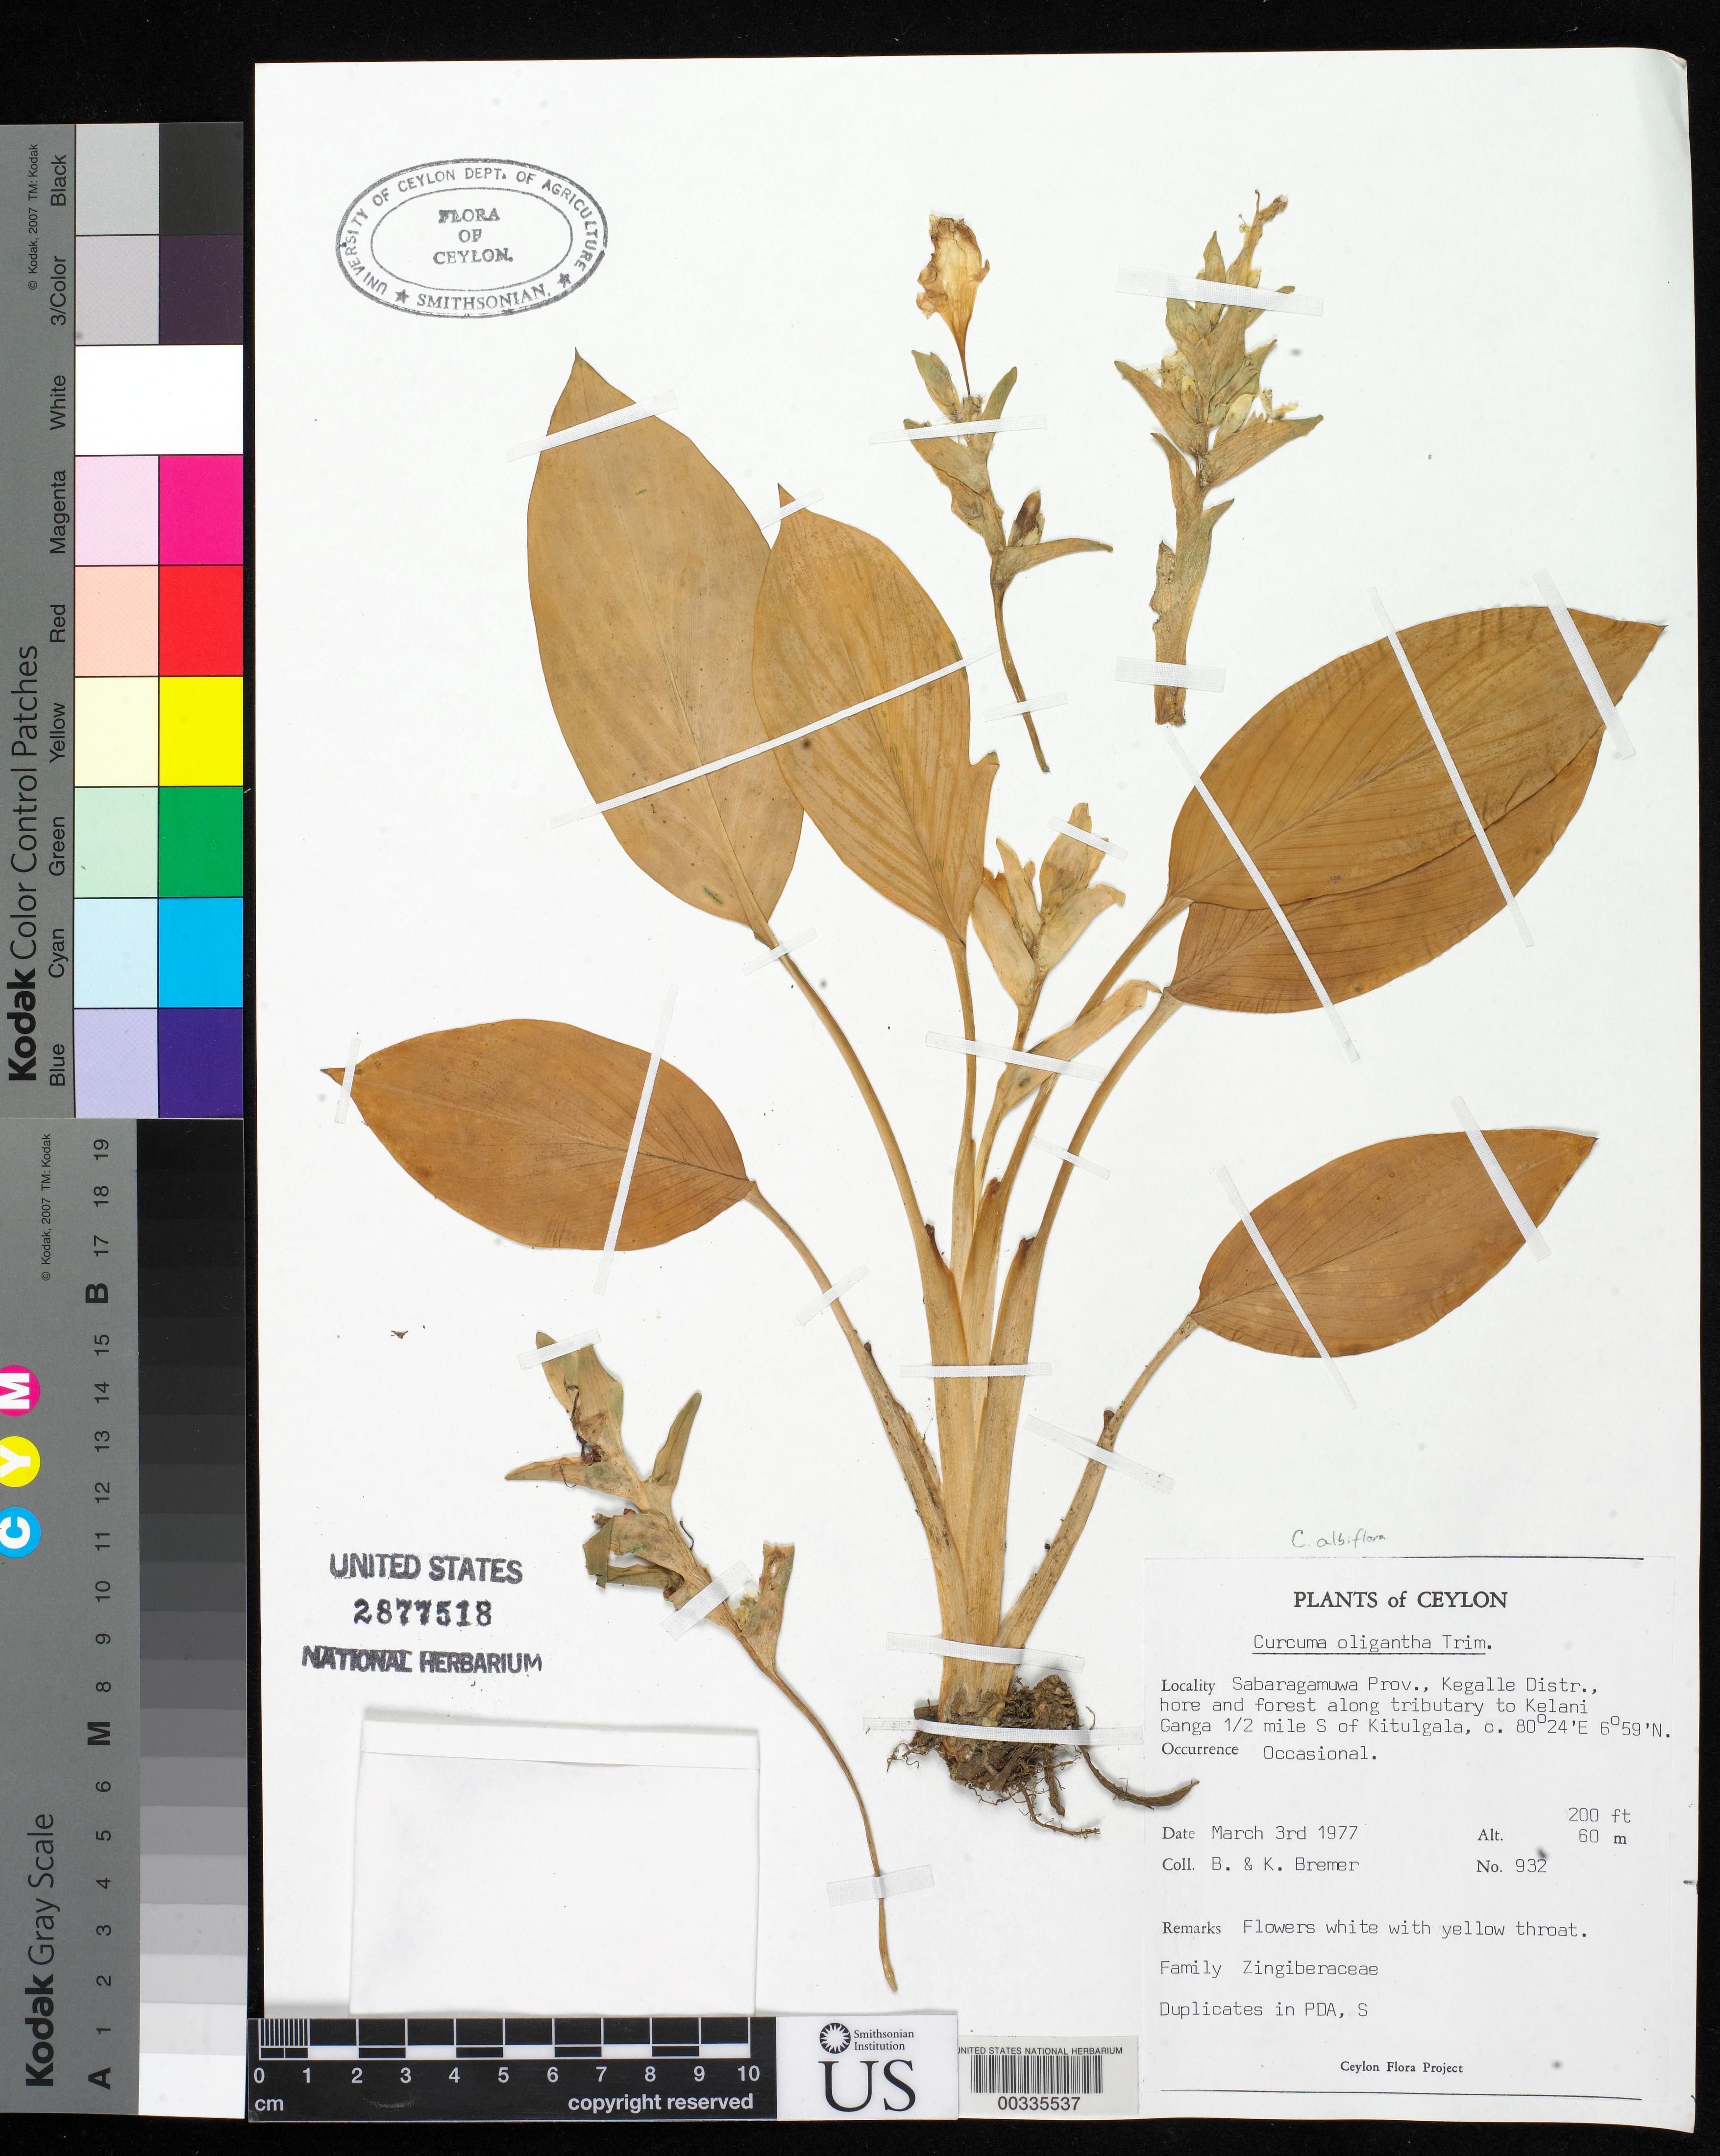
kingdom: Plantae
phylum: Tracheophyta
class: Liliopsida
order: Zingiberales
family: Zingiberaceae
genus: Curcuma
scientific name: Curcuma oligantha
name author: Trimen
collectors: B. Bremer & K. Bremer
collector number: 932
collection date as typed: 03 Mar 1977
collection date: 1977-03-03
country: Sri Lanka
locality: Sabaragamuwa prov, kegalle dist, hore and forest along tributary to kelani ganga 1/2 mi s of kitulgala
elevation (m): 61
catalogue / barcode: US 2877518